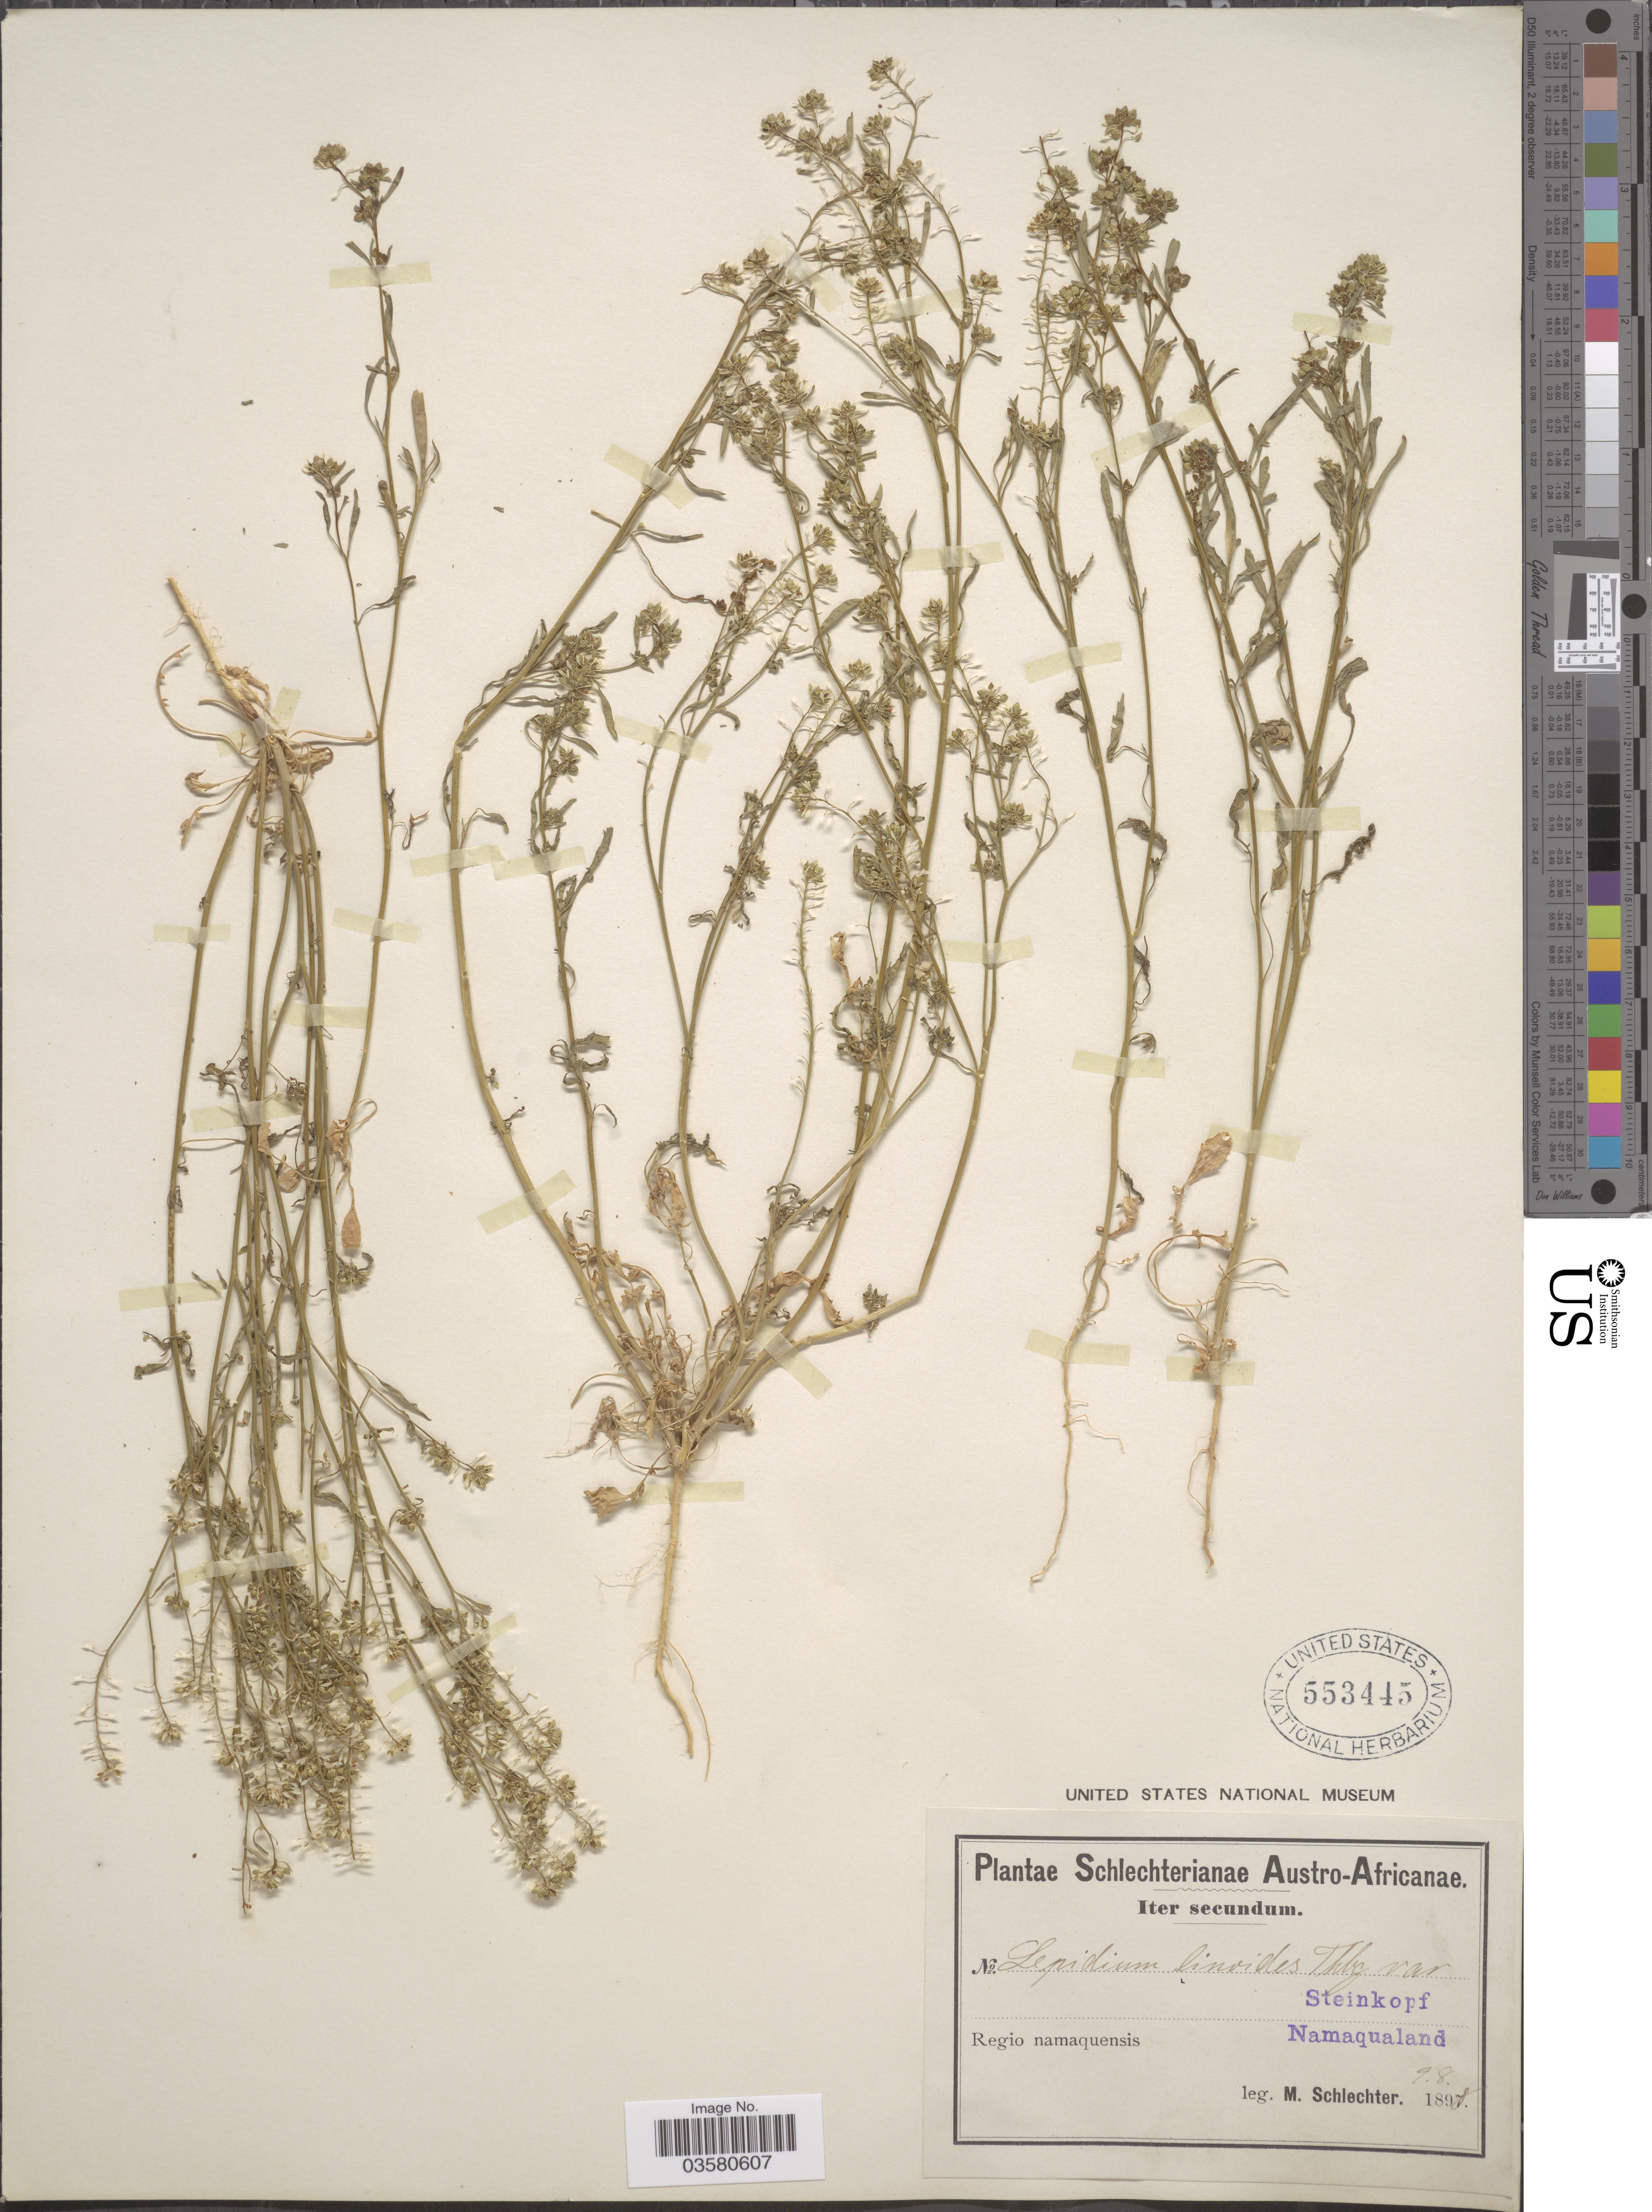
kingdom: Plantae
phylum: Tracheophyta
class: Magnoliopsida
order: Brassicales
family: Brassicaceae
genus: Lepidium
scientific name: Lepidium desertorum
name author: Eckl. & Zeyh.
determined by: Al-Shehbaz, I. A., (MO), Missouri Botanical Garden (UNITED STATES)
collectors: Schlechter, --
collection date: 1898-08-09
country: South Africa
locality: Austro-Africanae. Regio namaquensis. Steinkopf Namaqualand.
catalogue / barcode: US 553445